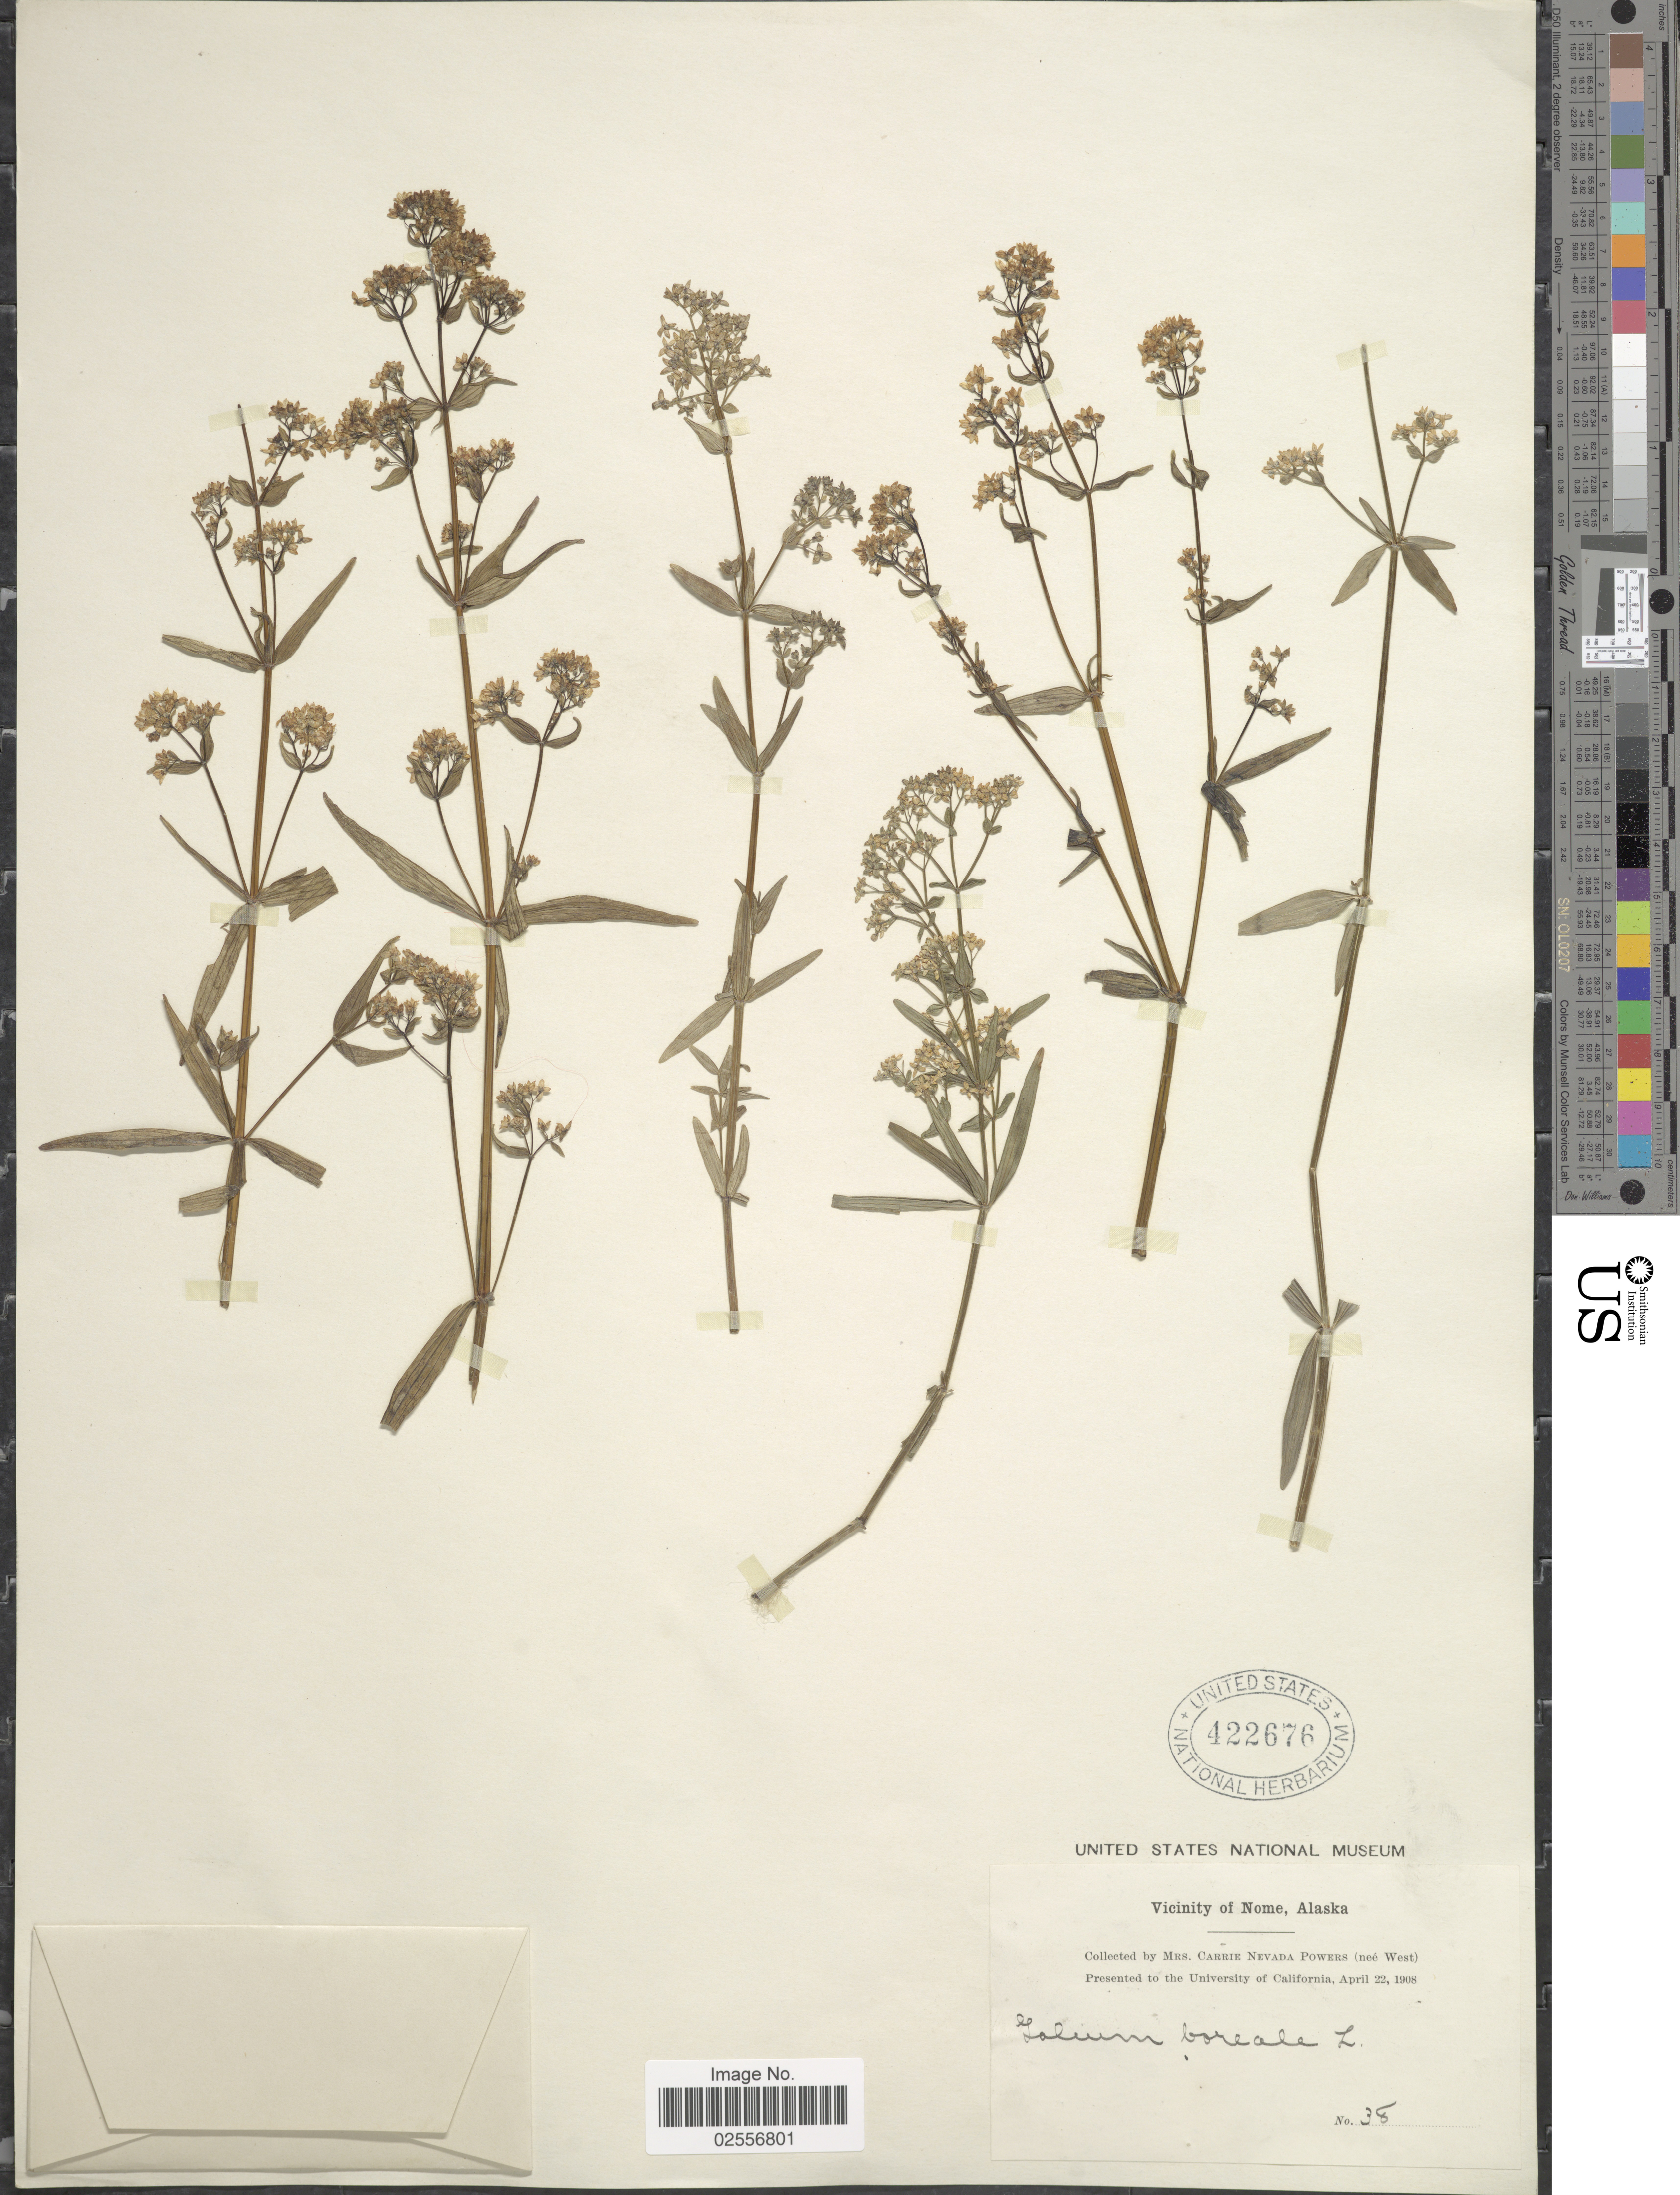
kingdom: Plantae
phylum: Tracheophyta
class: Magnoliopsida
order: Gentianales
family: Rubiaceae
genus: Galium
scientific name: Galium boreale L.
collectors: C. Powers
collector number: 38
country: United States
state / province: Alaska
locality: Nome.